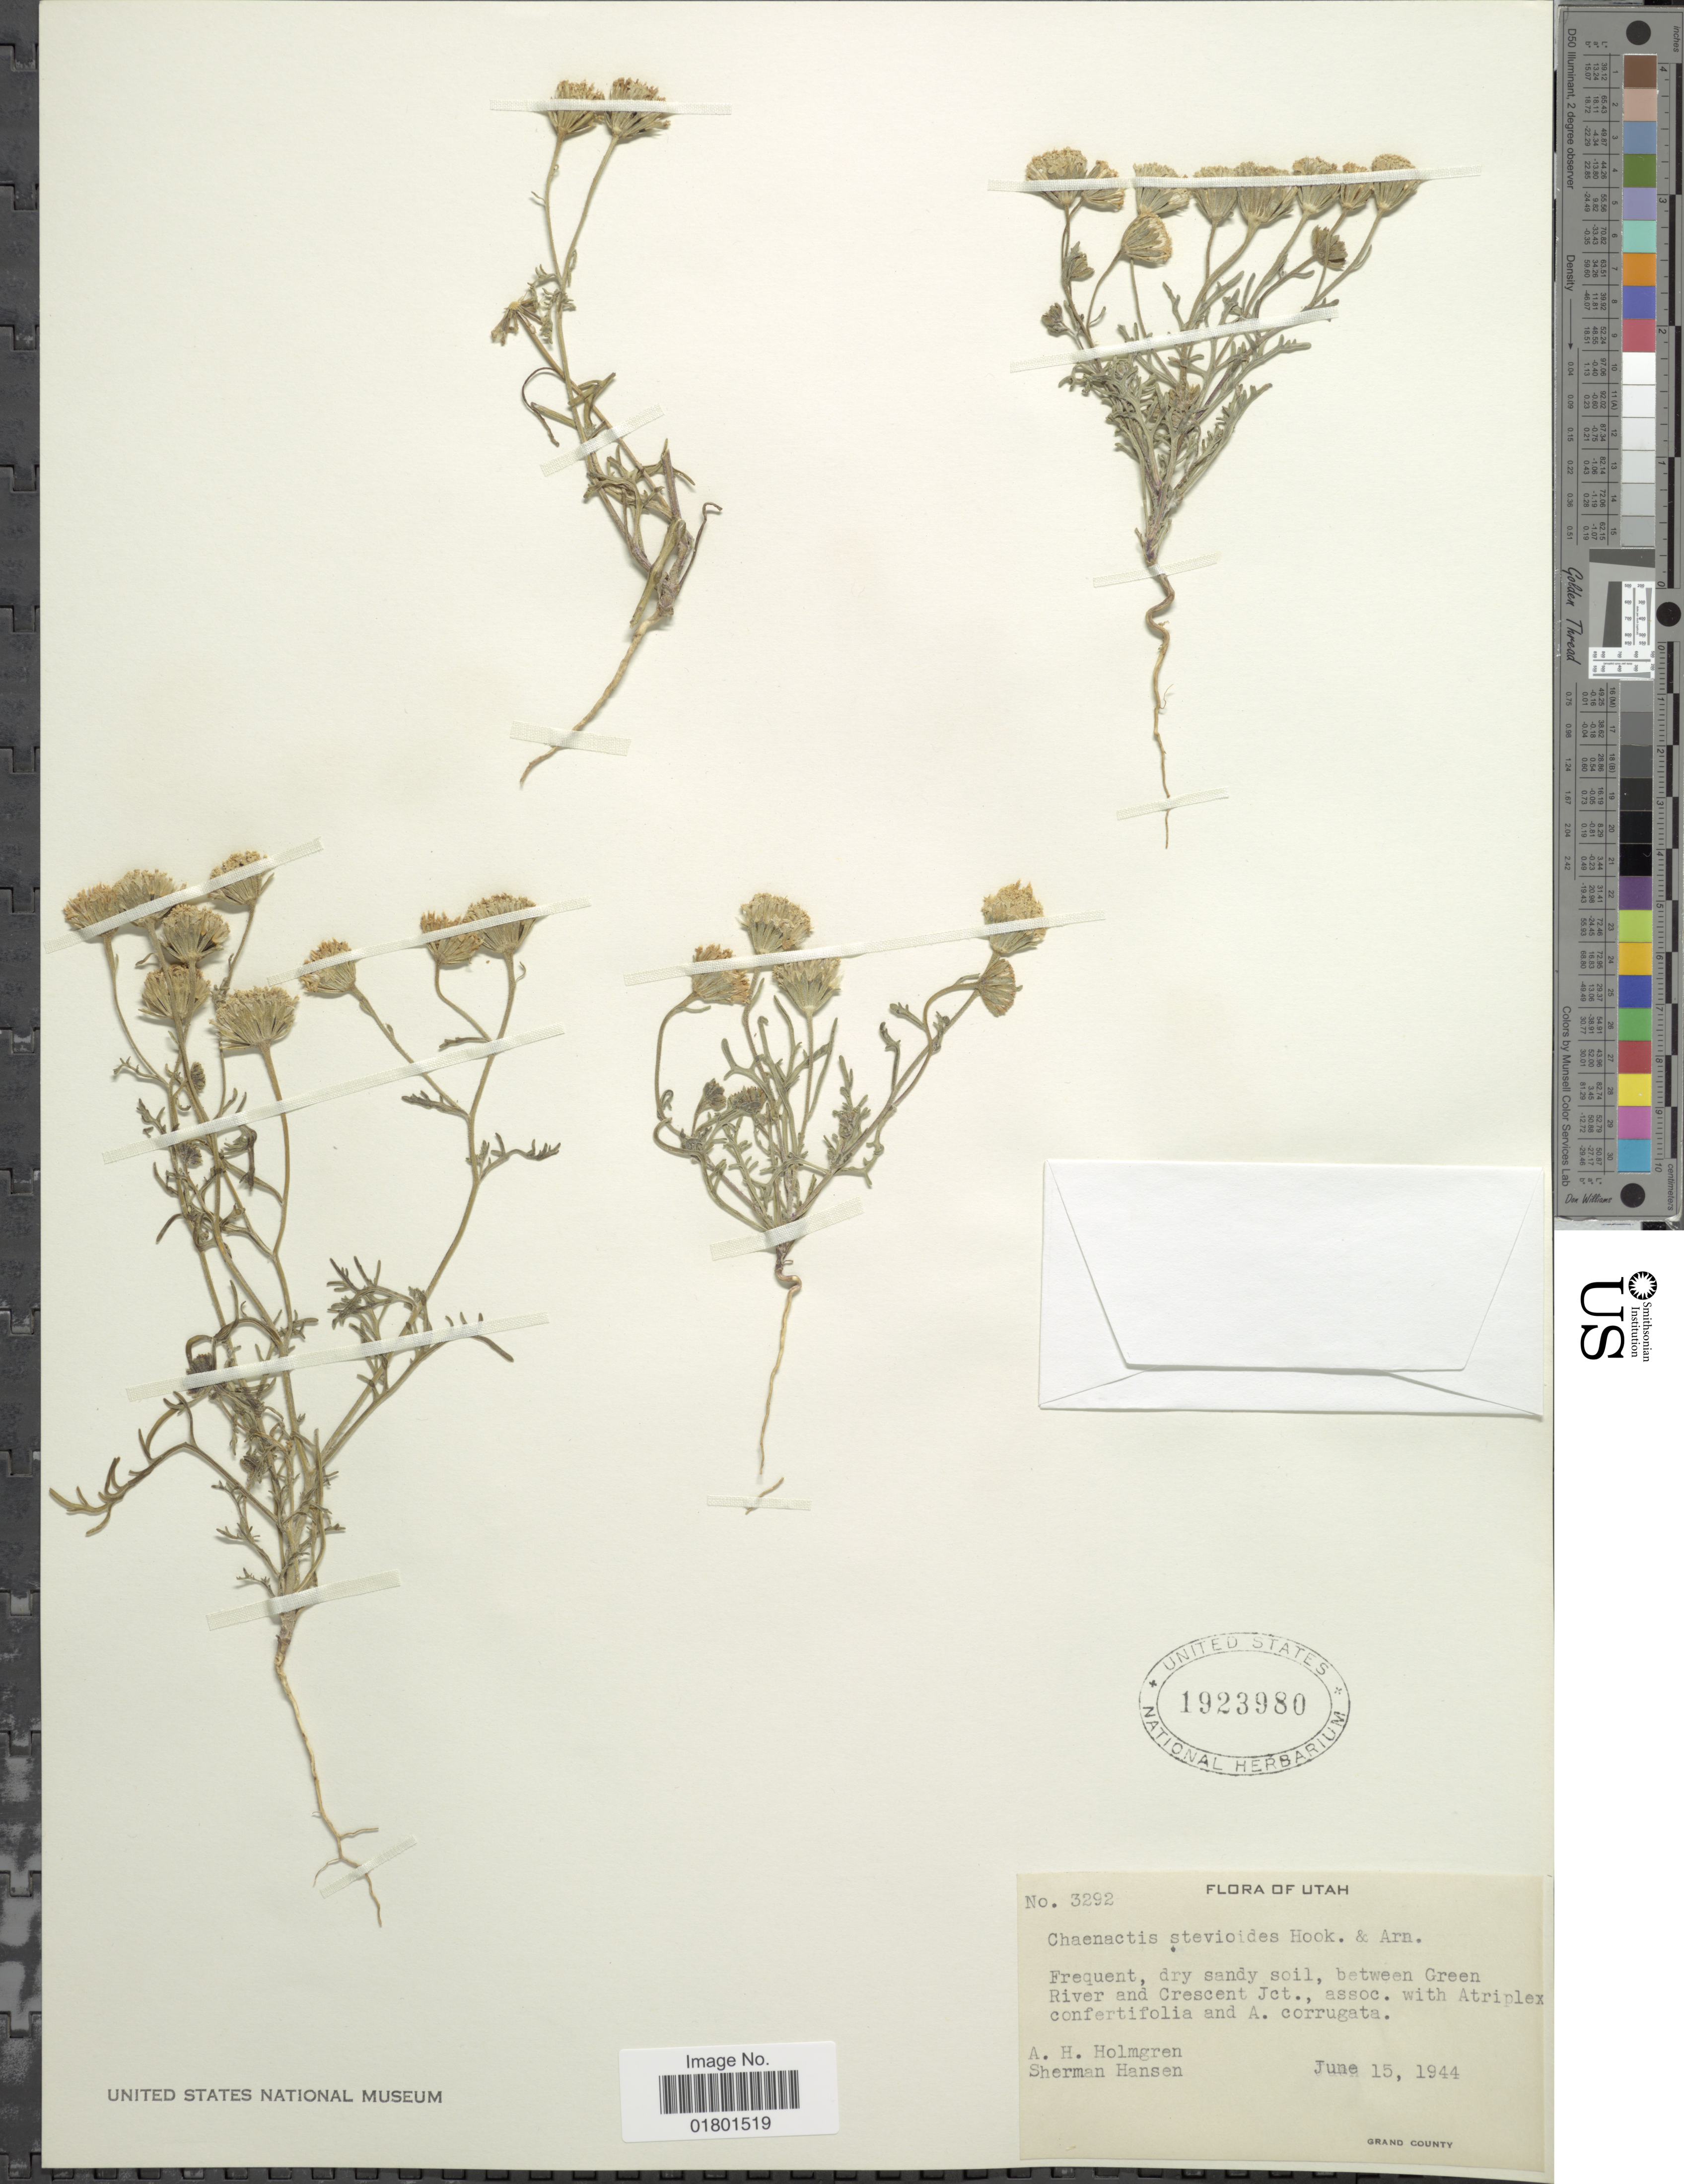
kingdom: Plantae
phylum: Tracheophyta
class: Magnoliopsida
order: Asterales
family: Asteraceae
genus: Chaenactis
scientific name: Chaenactis stevioides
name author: Hook. & Arn.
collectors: A. H. Holmgren & S. Hansen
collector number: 3292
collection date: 1944-06-15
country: United States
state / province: Utah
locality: Between Green River and Crescent Jct.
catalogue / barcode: US 1923980